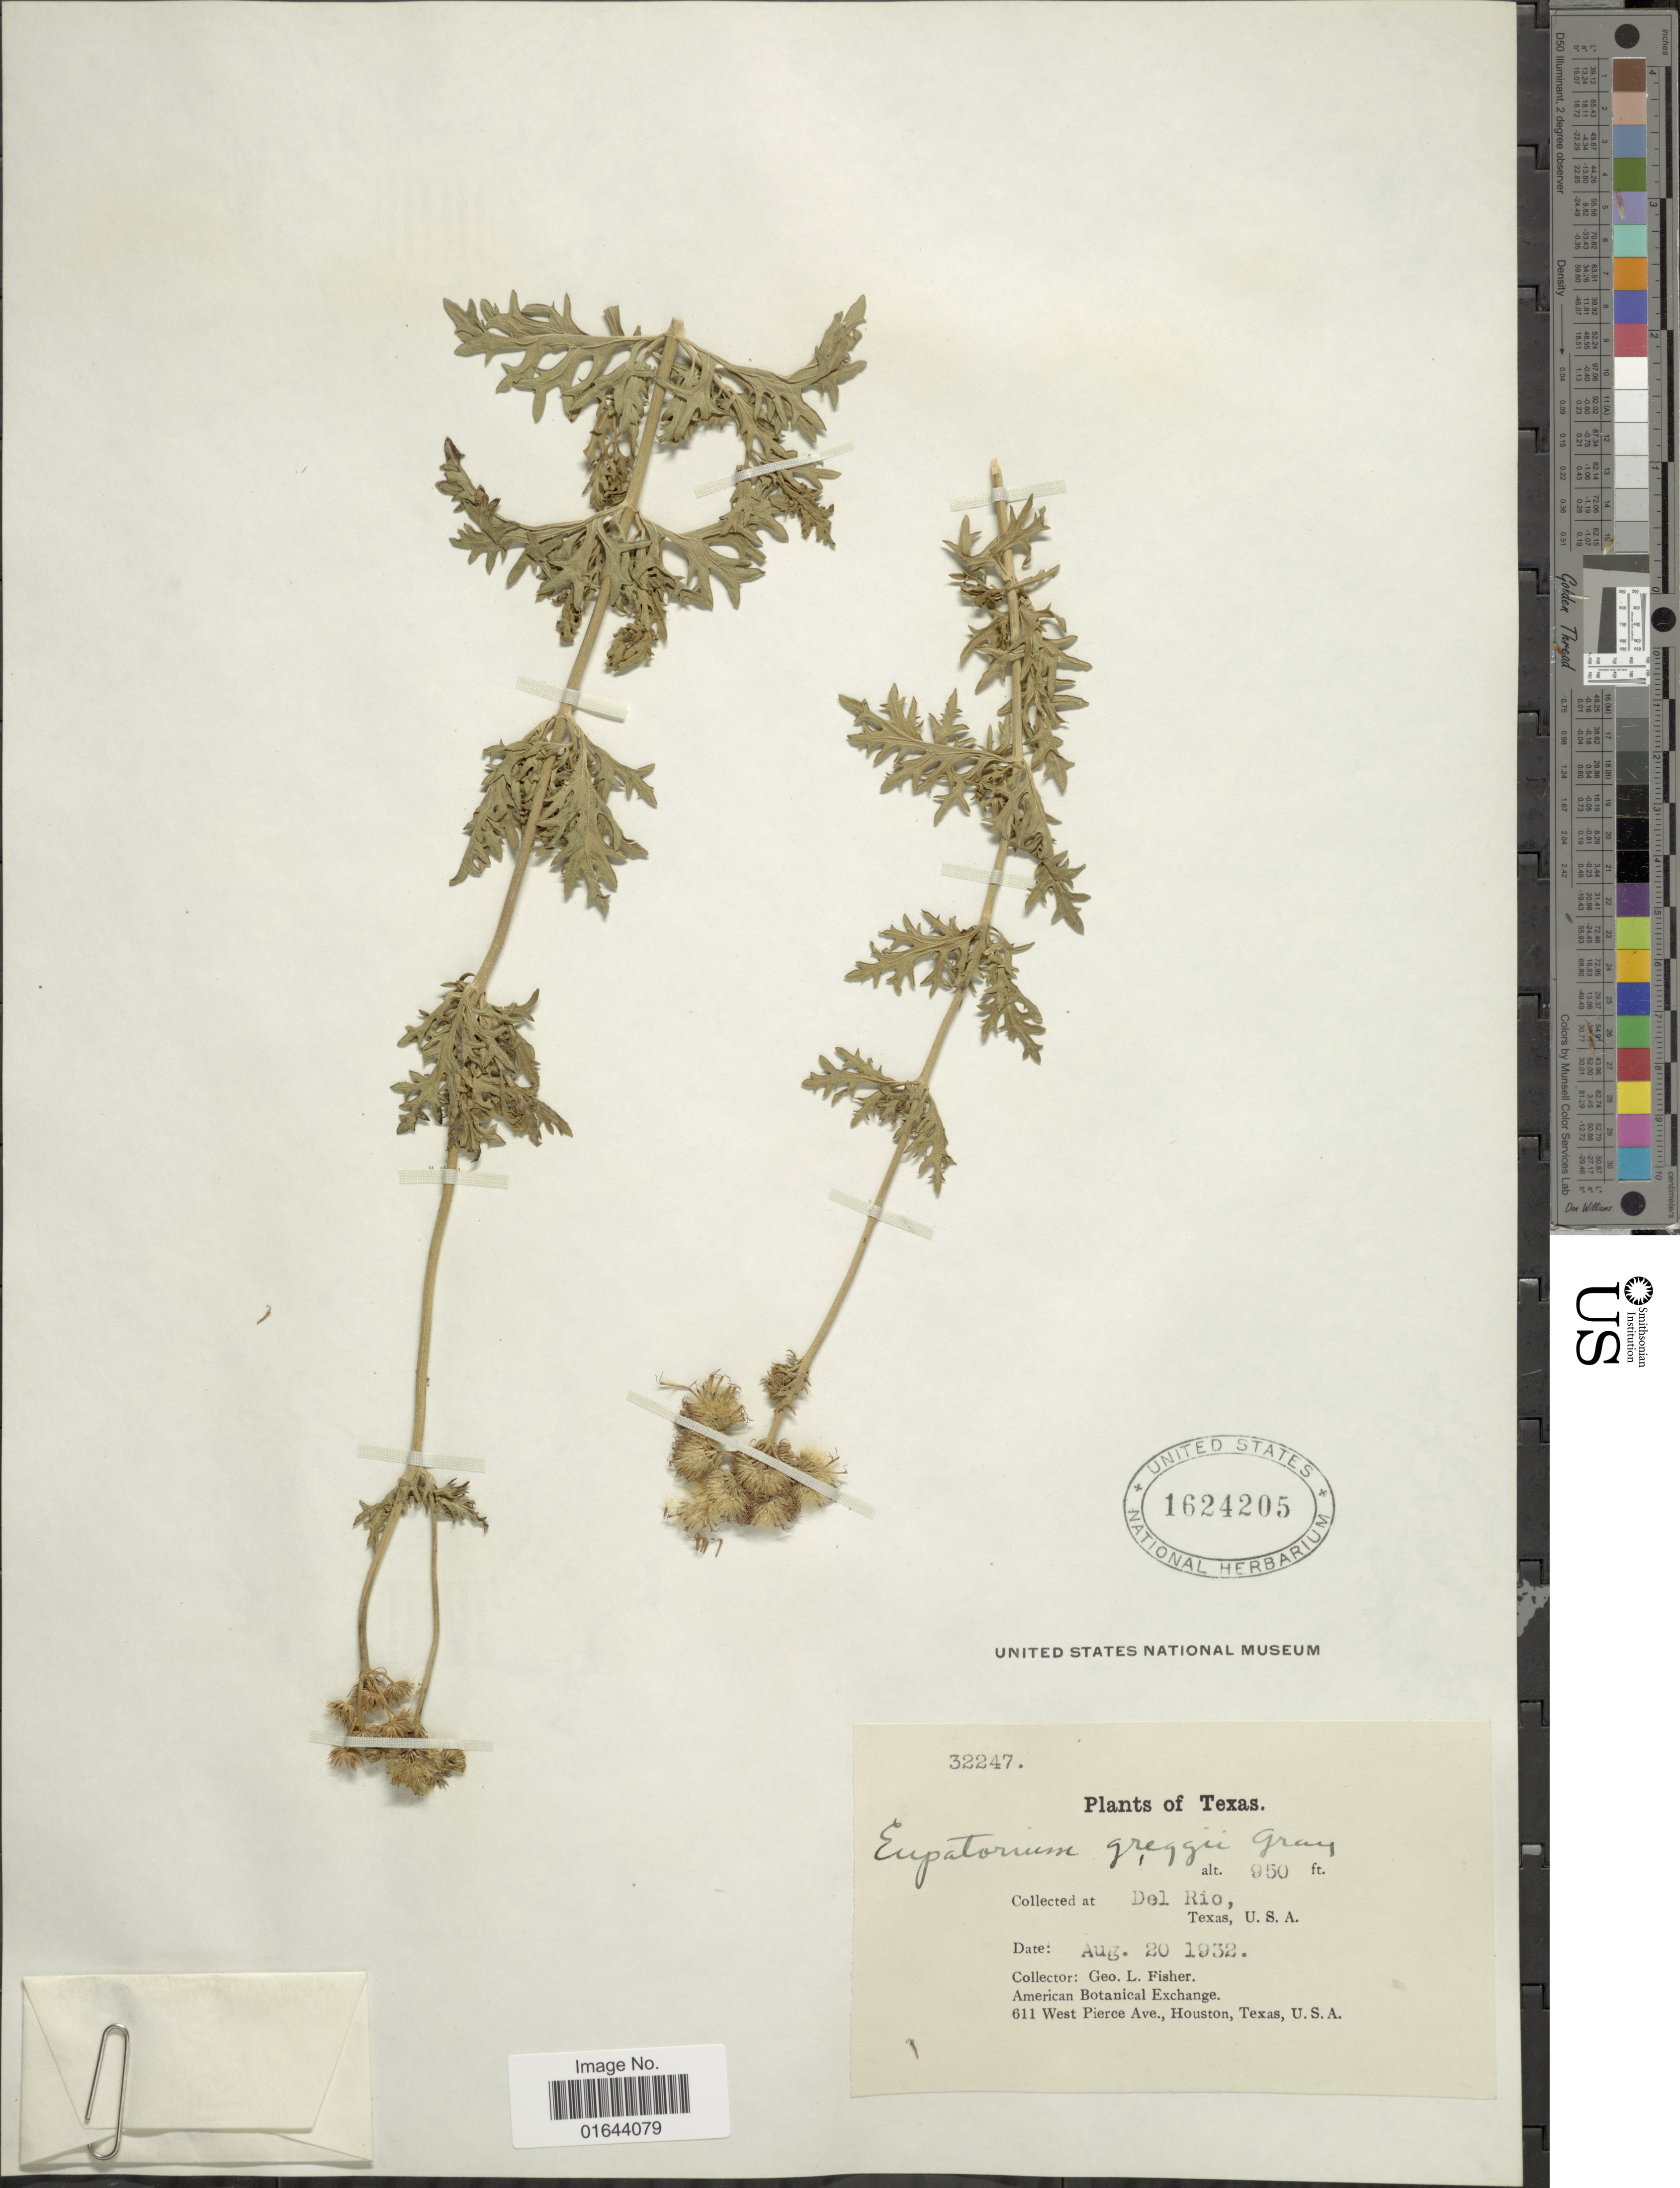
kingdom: Plantae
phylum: Tracheophyta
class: Magnoliopsida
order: Asterales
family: Asteraceae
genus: Conoclinium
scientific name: Conoclinium greggii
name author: (A. Gray) Small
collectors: G. L. Fisher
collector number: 33247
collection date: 1932-08-20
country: United States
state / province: Texas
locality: Texas, Del Rio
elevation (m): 290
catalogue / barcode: US 1624205